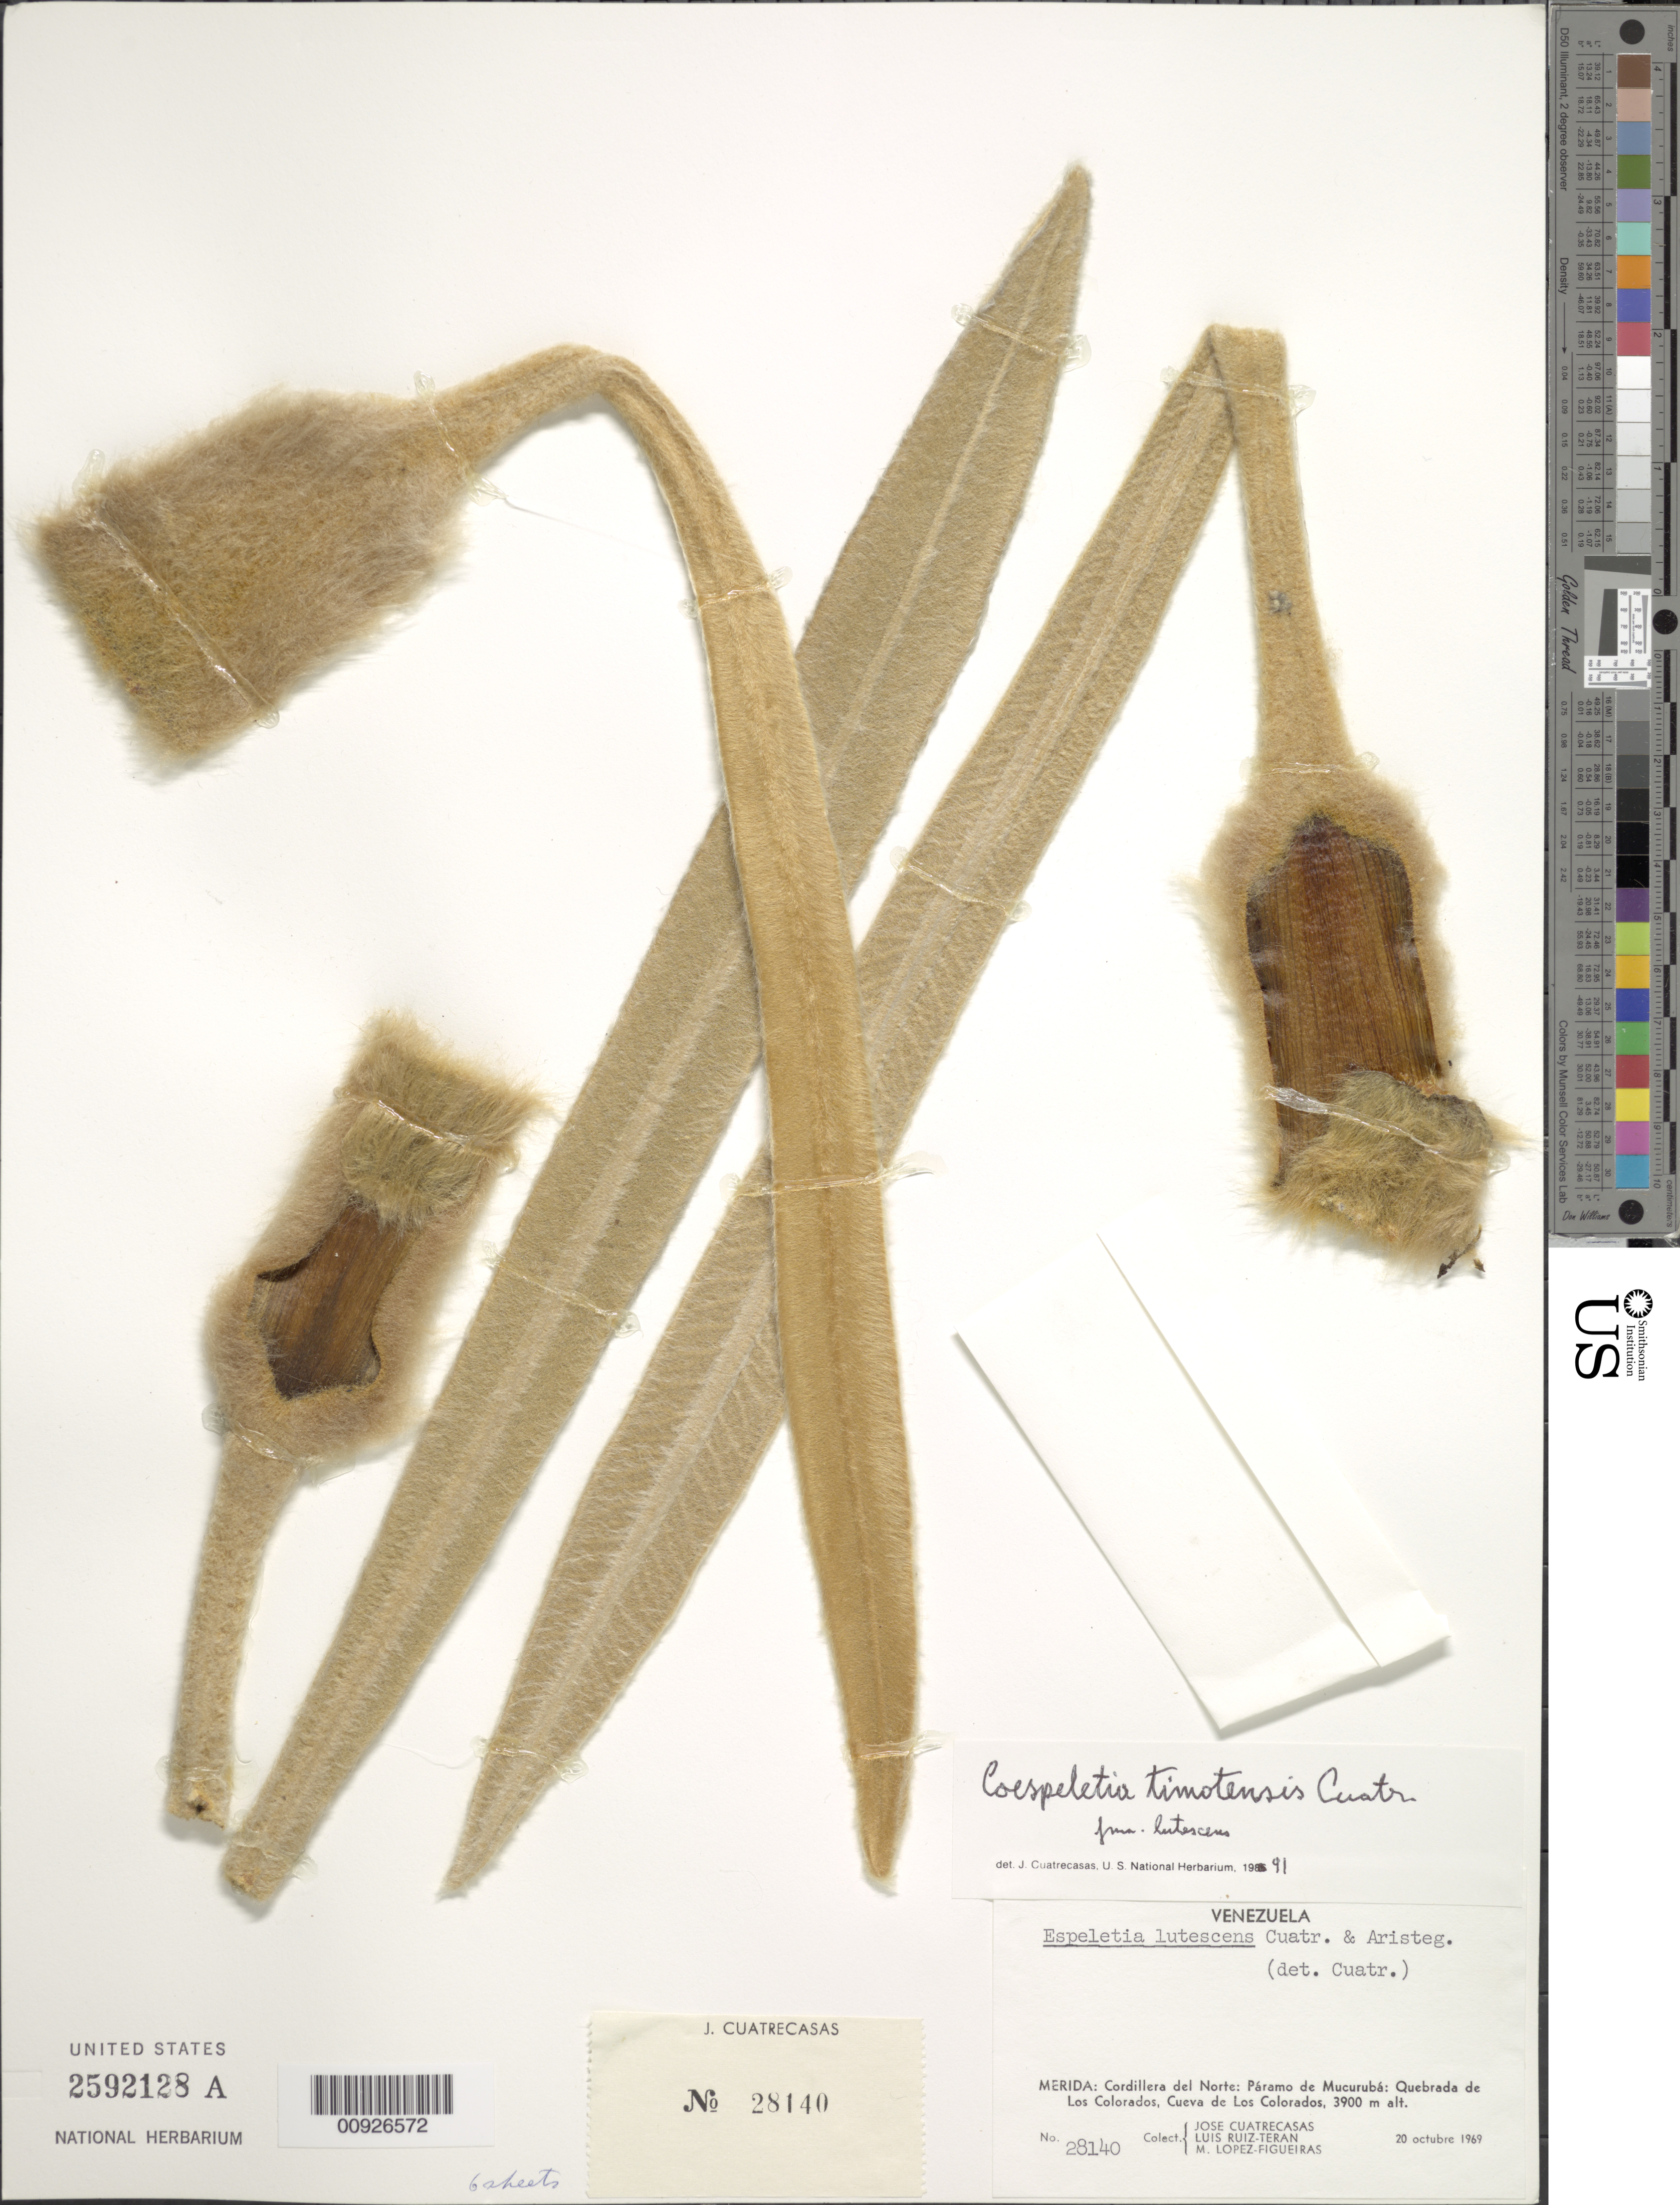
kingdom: Plantae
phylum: Tracheophyta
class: Magnoliopsida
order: Asterales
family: Asteraceae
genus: Coespeletia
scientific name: Coespeletia timotensis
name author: (Cuatrec.) Cuatrec.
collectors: J. Cuatrecasas, L. E. Ruíz-Terán & M. López Figueiras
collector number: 28140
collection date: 1969-10-20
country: Venezuela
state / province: Mérida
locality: P. de Mucurubá. Quebrada de Los Colorados, Cueva de los Colorados, Cordillera del Norte.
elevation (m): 3900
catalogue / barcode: US 2592128